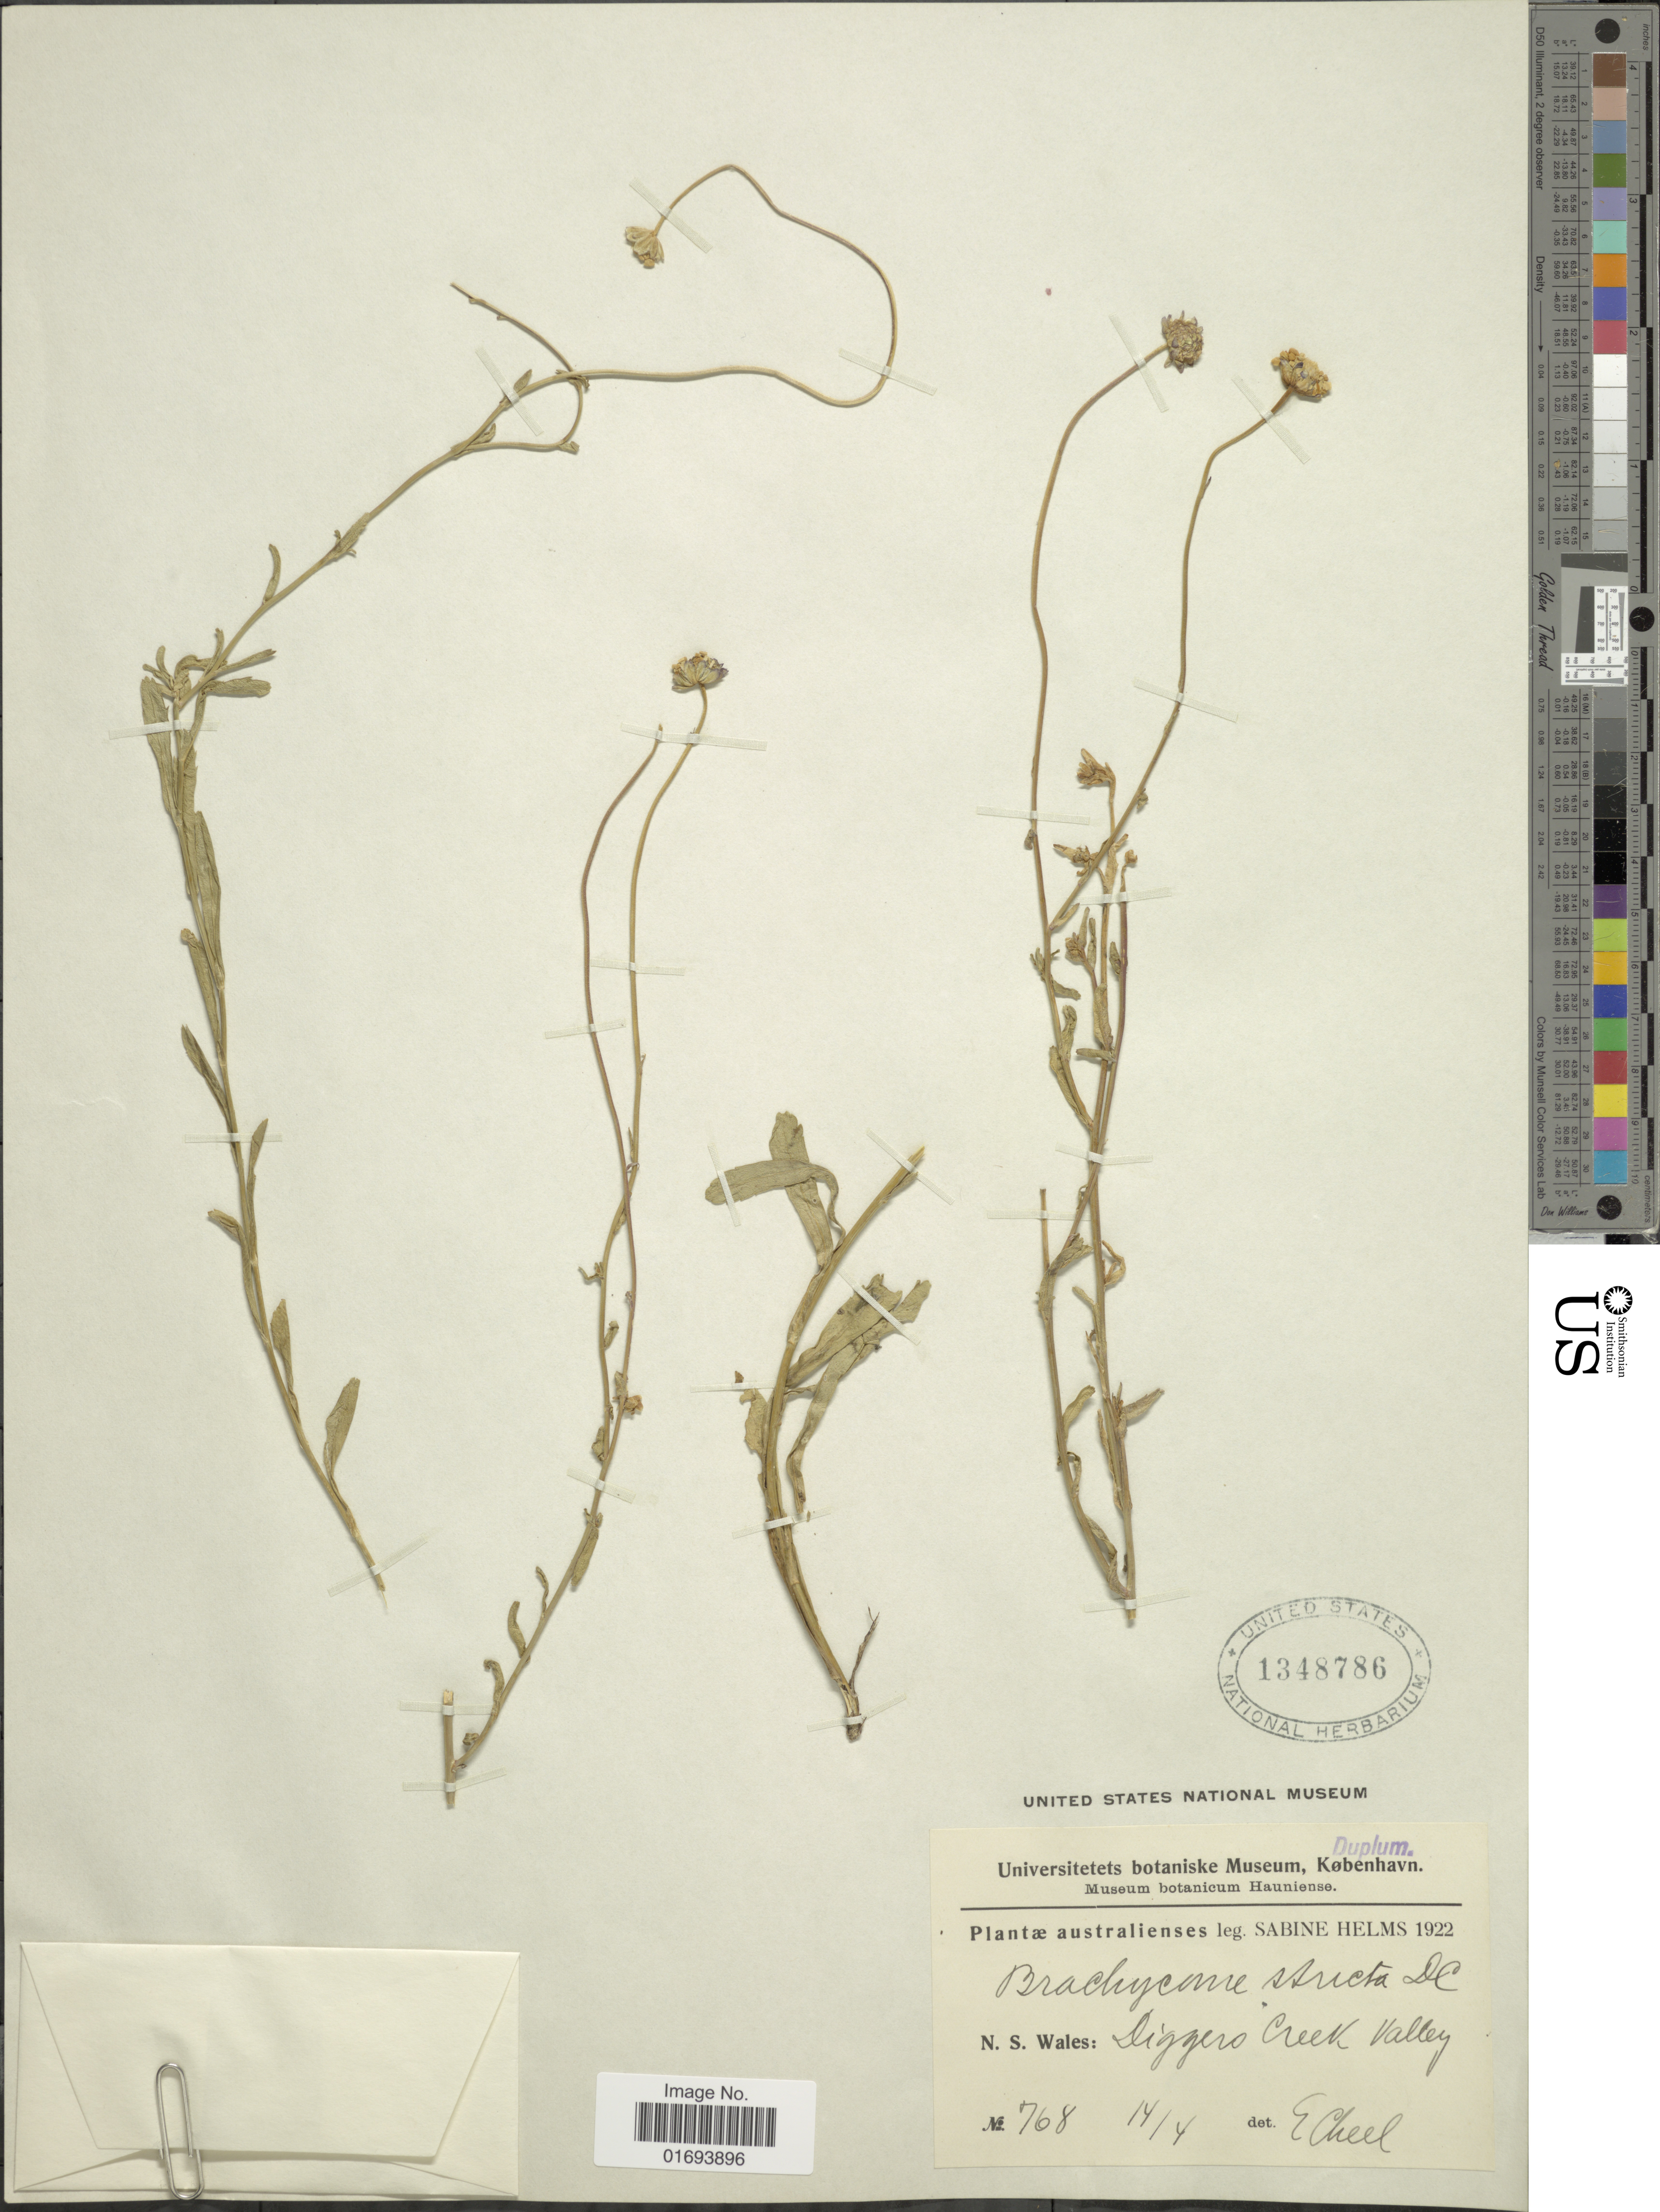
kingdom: Plantae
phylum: Tracheophyta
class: Magnoliopsida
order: Asterales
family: Asteraceae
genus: Brachyscome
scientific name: Brachyscome stricta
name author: DC.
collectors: E. Cheel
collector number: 768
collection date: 1922-04-14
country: Australia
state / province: New South Wales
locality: N. S. W: Diggero Creek Valley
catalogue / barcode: US 1348786